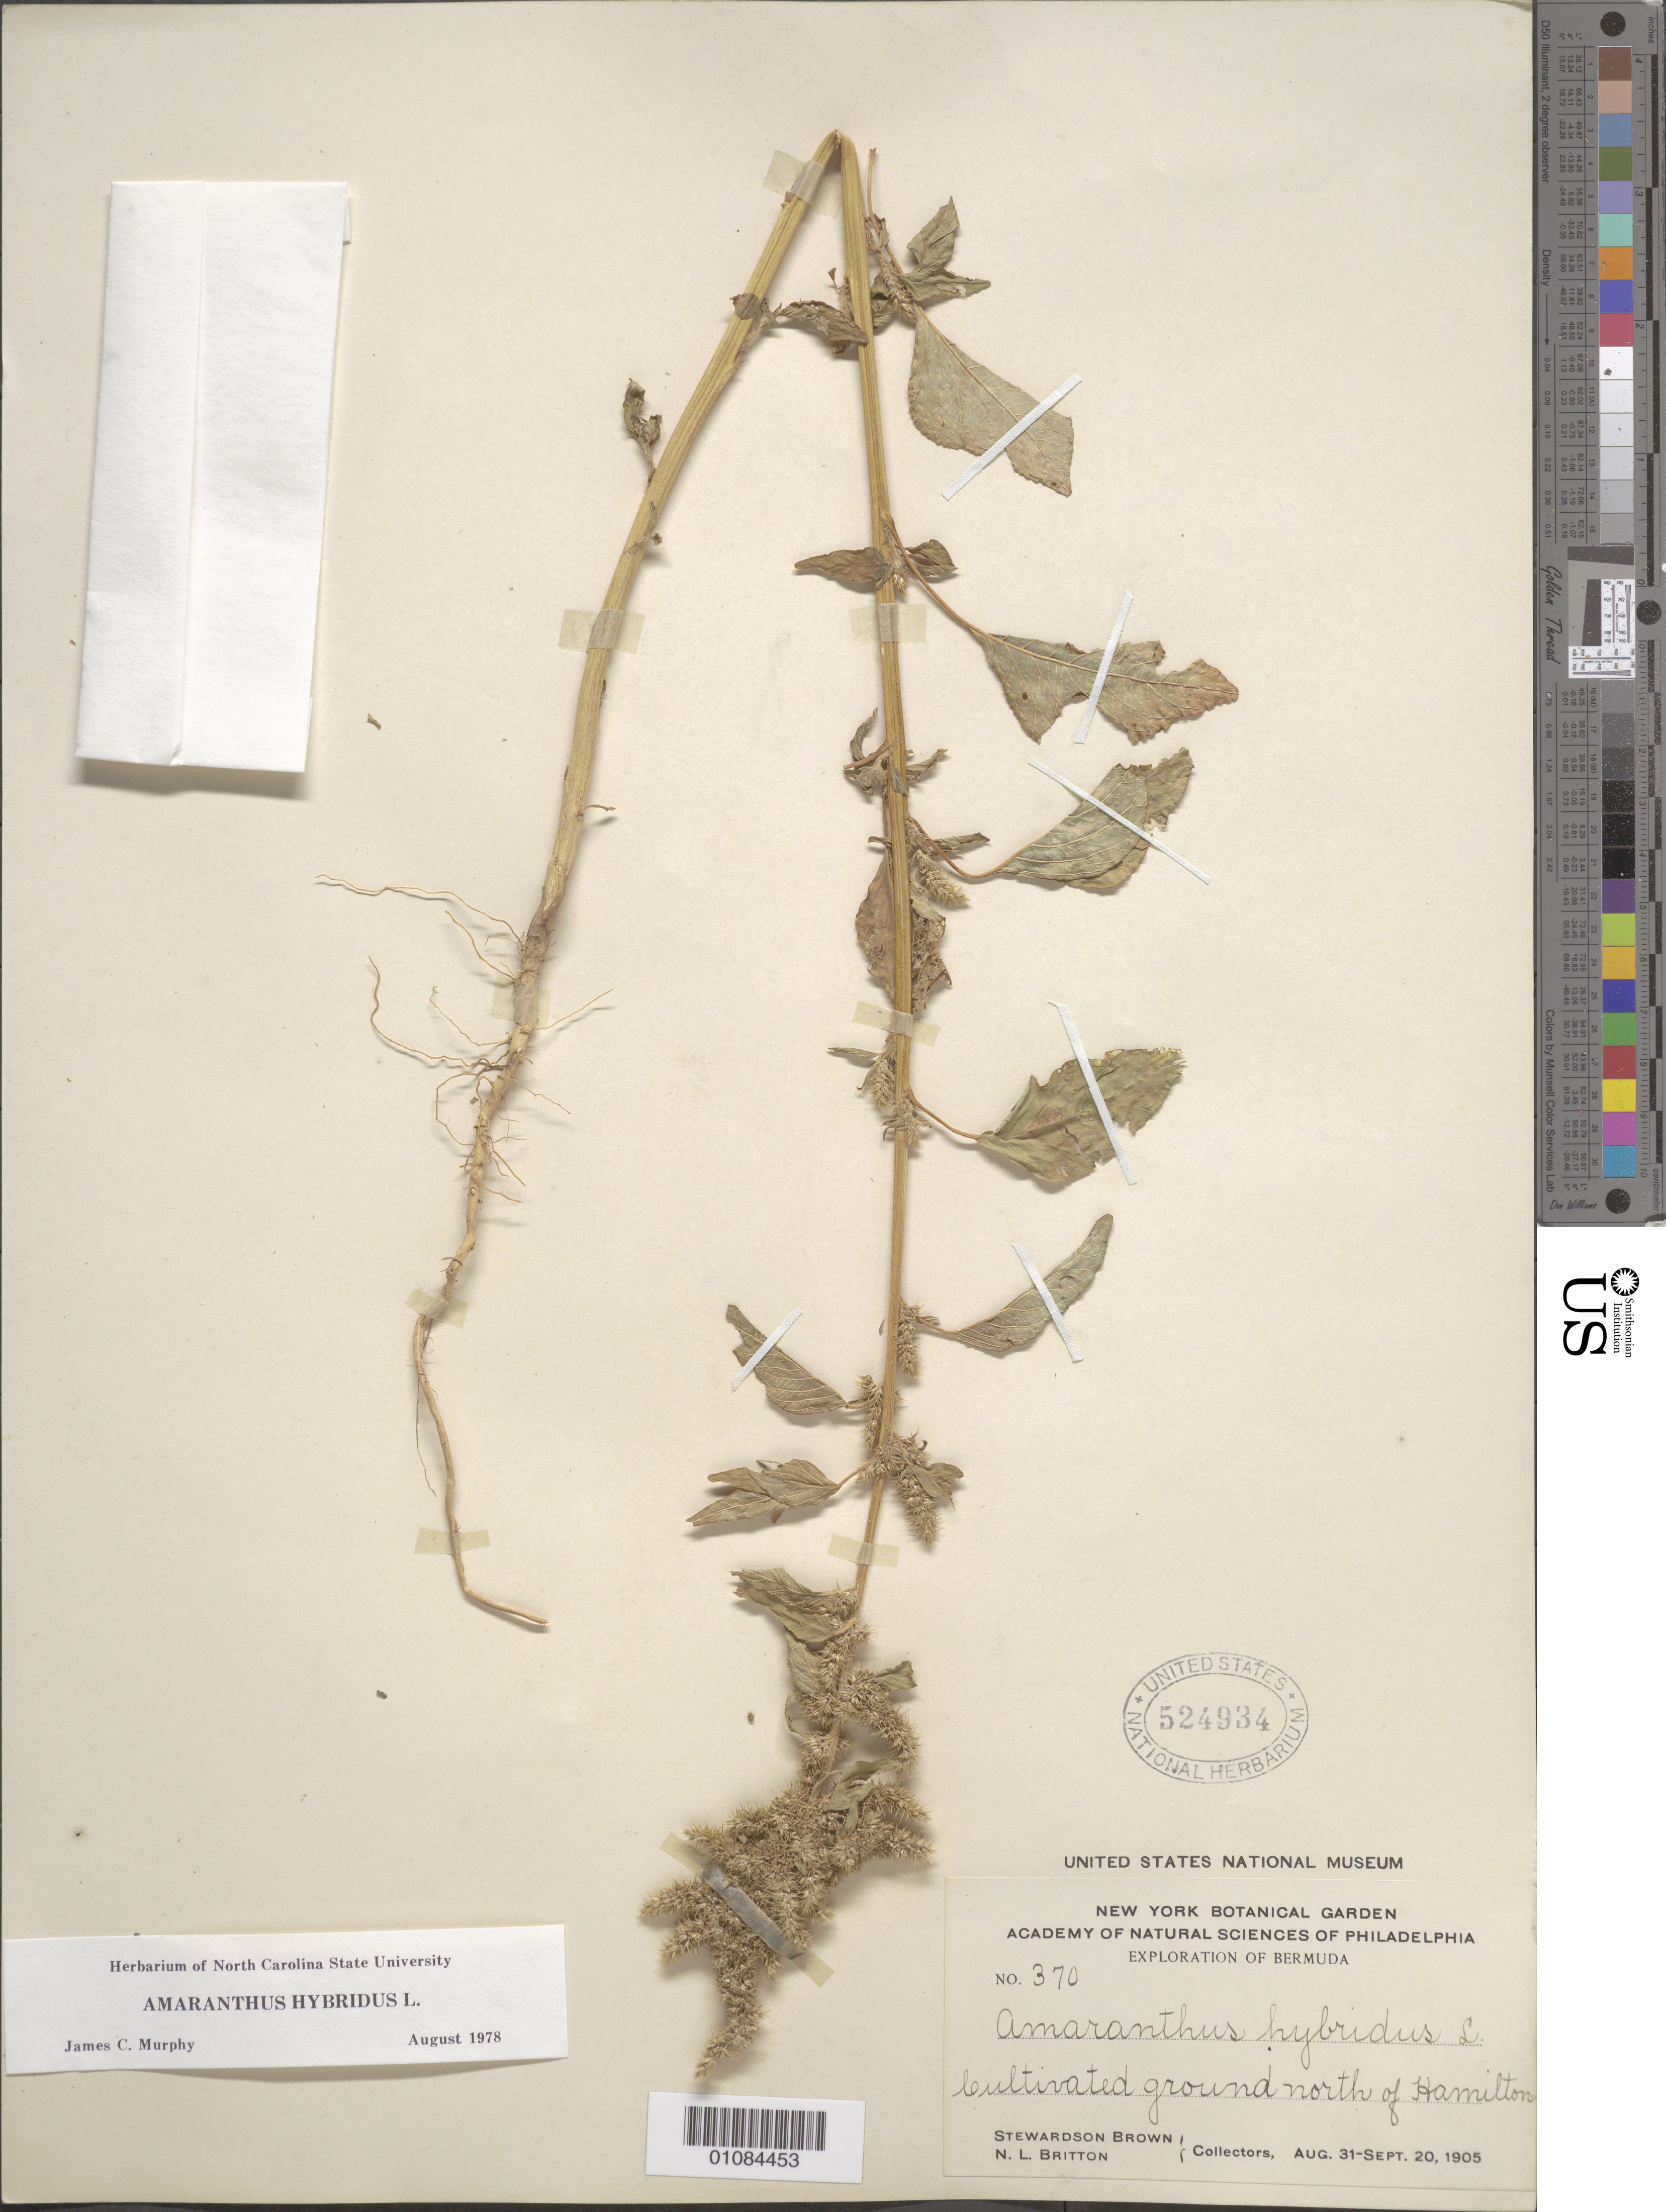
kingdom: Plantae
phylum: Tracheophyta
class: Magnoliopsida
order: Caryophyllales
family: Amaranthaceae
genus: Amaranthus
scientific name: Amaranthus hybridus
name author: L.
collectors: S. Brown & N. Britton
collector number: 370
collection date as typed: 31 Aug 1905 to 20 Sep 1905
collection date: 1905-08-31/1905-09-20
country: Bermuda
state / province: Hamilton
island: Bermuda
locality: N of Hamilton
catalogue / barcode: US 524934